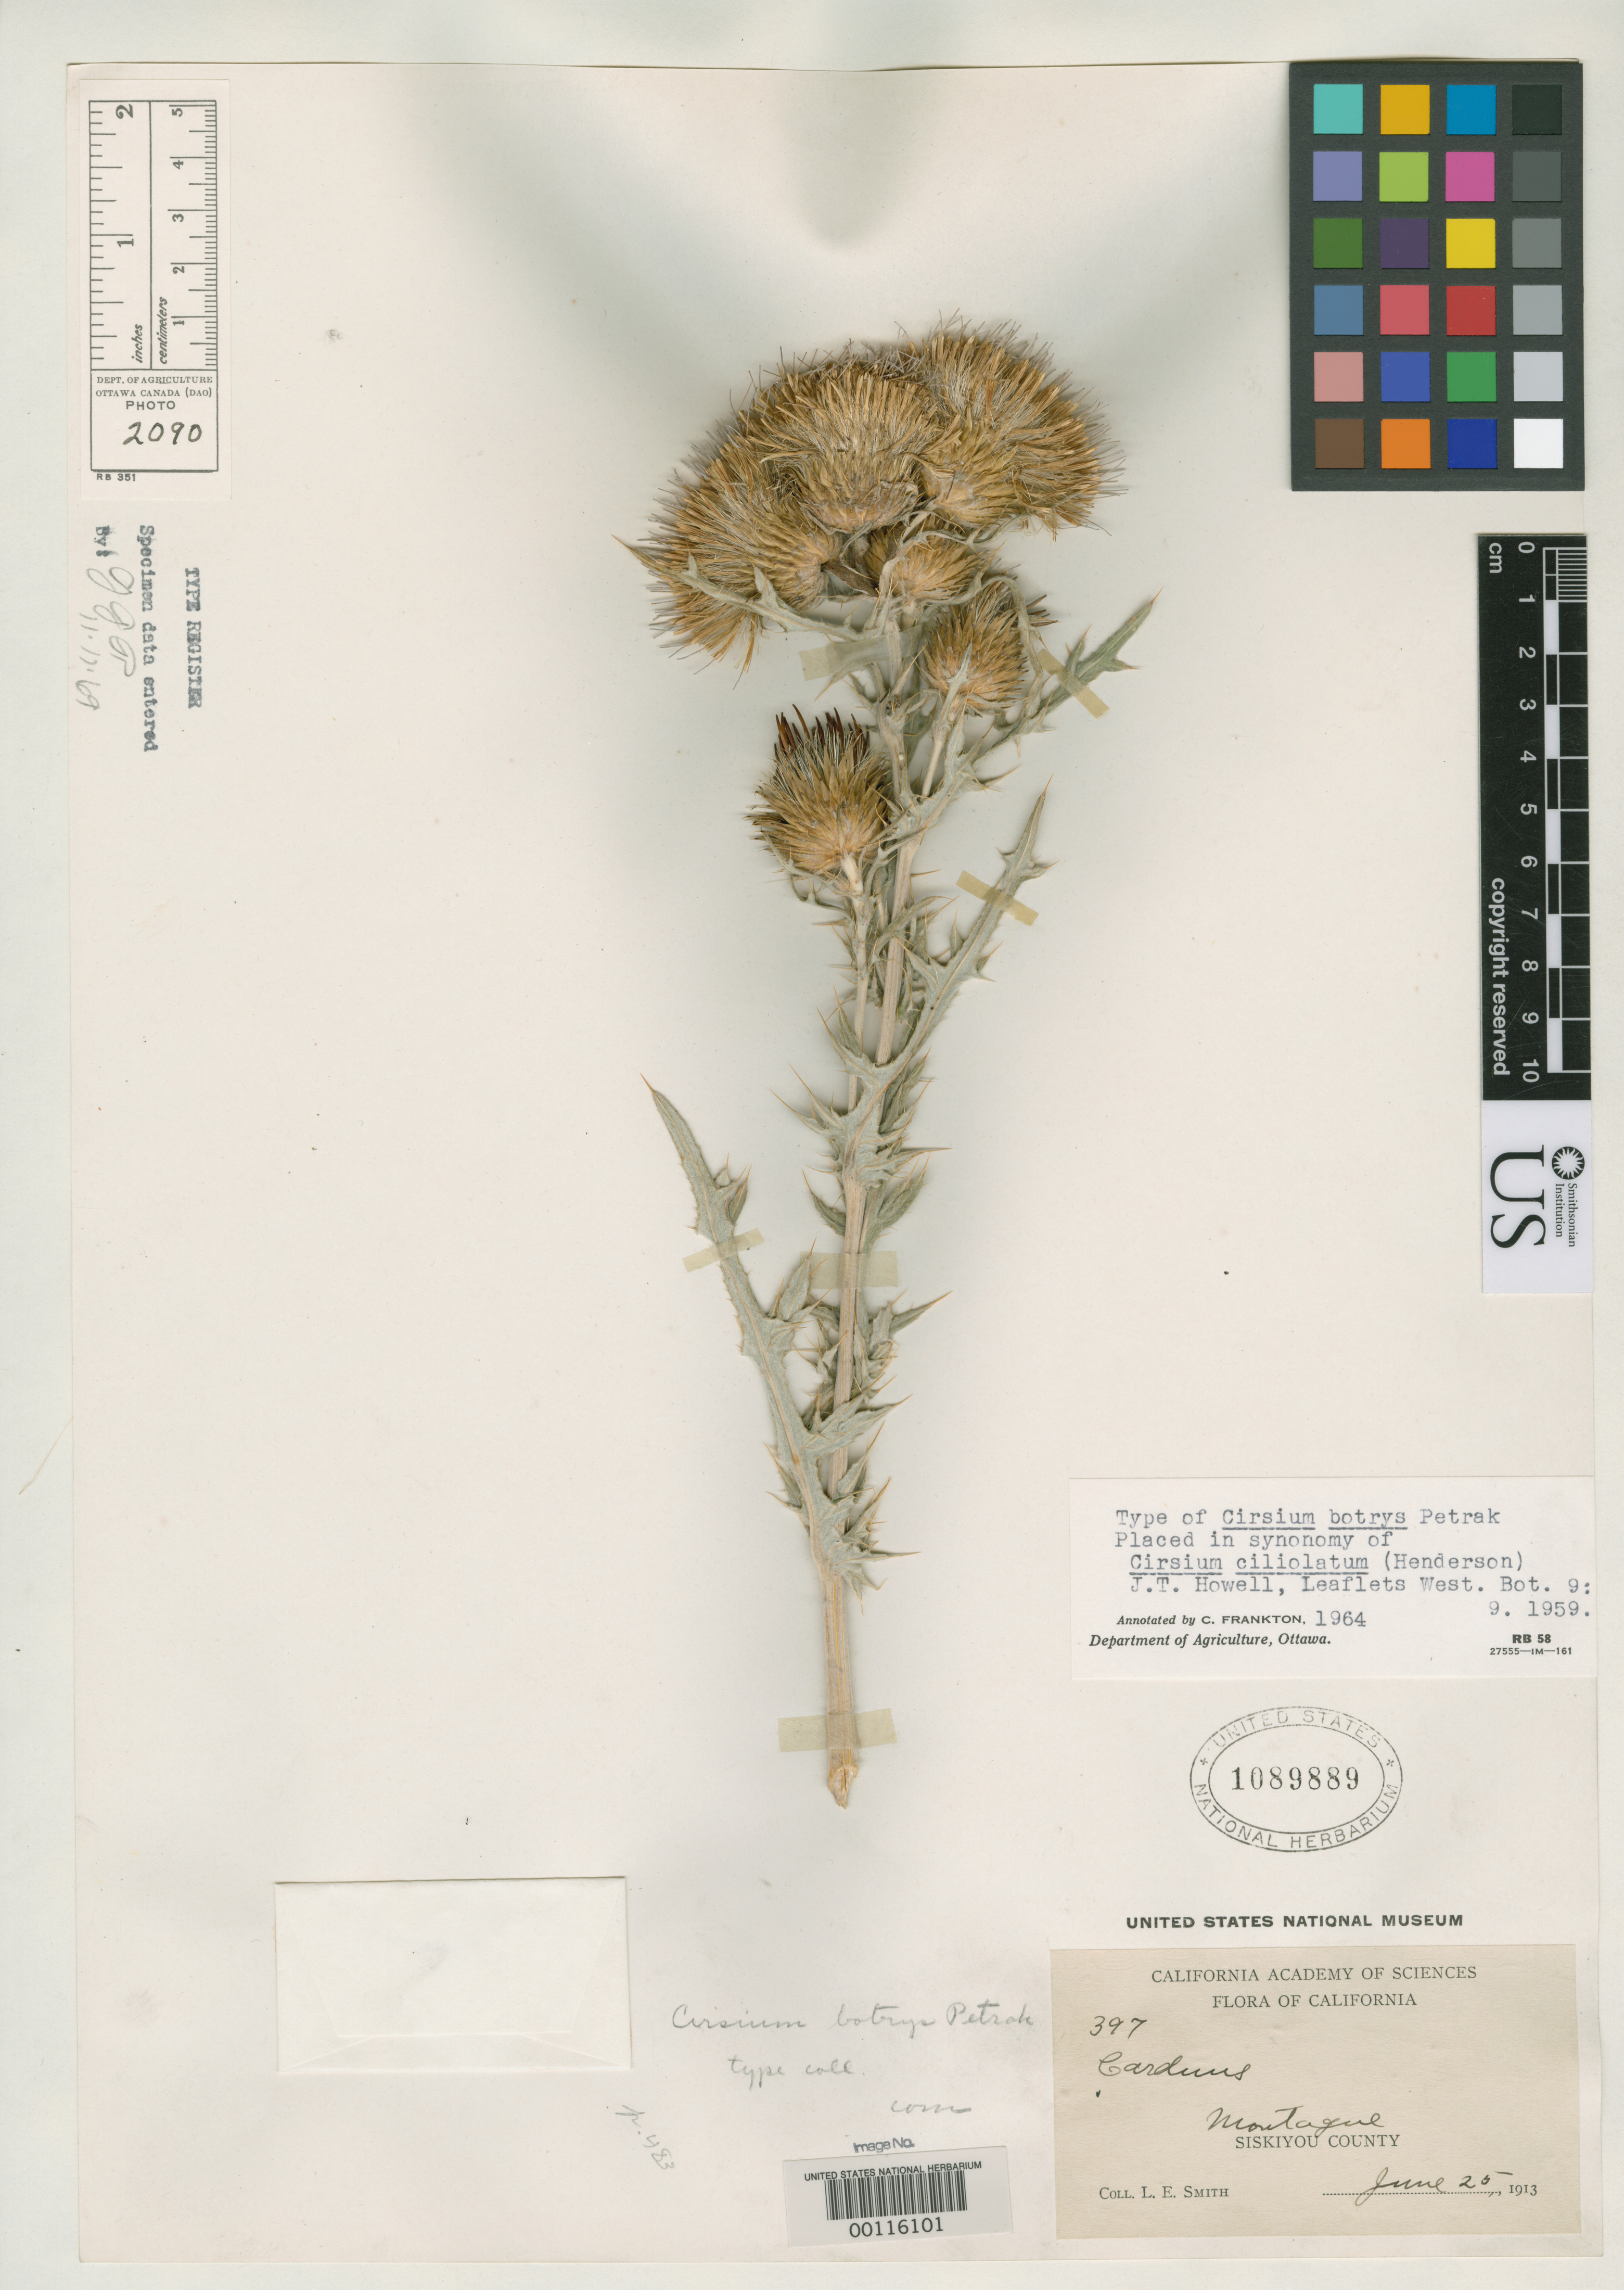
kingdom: Plantae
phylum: Tracheophyta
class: Magnoliopsida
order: Asterales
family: Asteraceae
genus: Cirsium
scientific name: Cirsium botrys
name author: Petr.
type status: Type Collection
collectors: L. E. Smith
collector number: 397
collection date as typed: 25 Jun 1913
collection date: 1913-06-25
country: United States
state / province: California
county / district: Siskiyou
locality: Montague.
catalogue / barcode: US 1089889